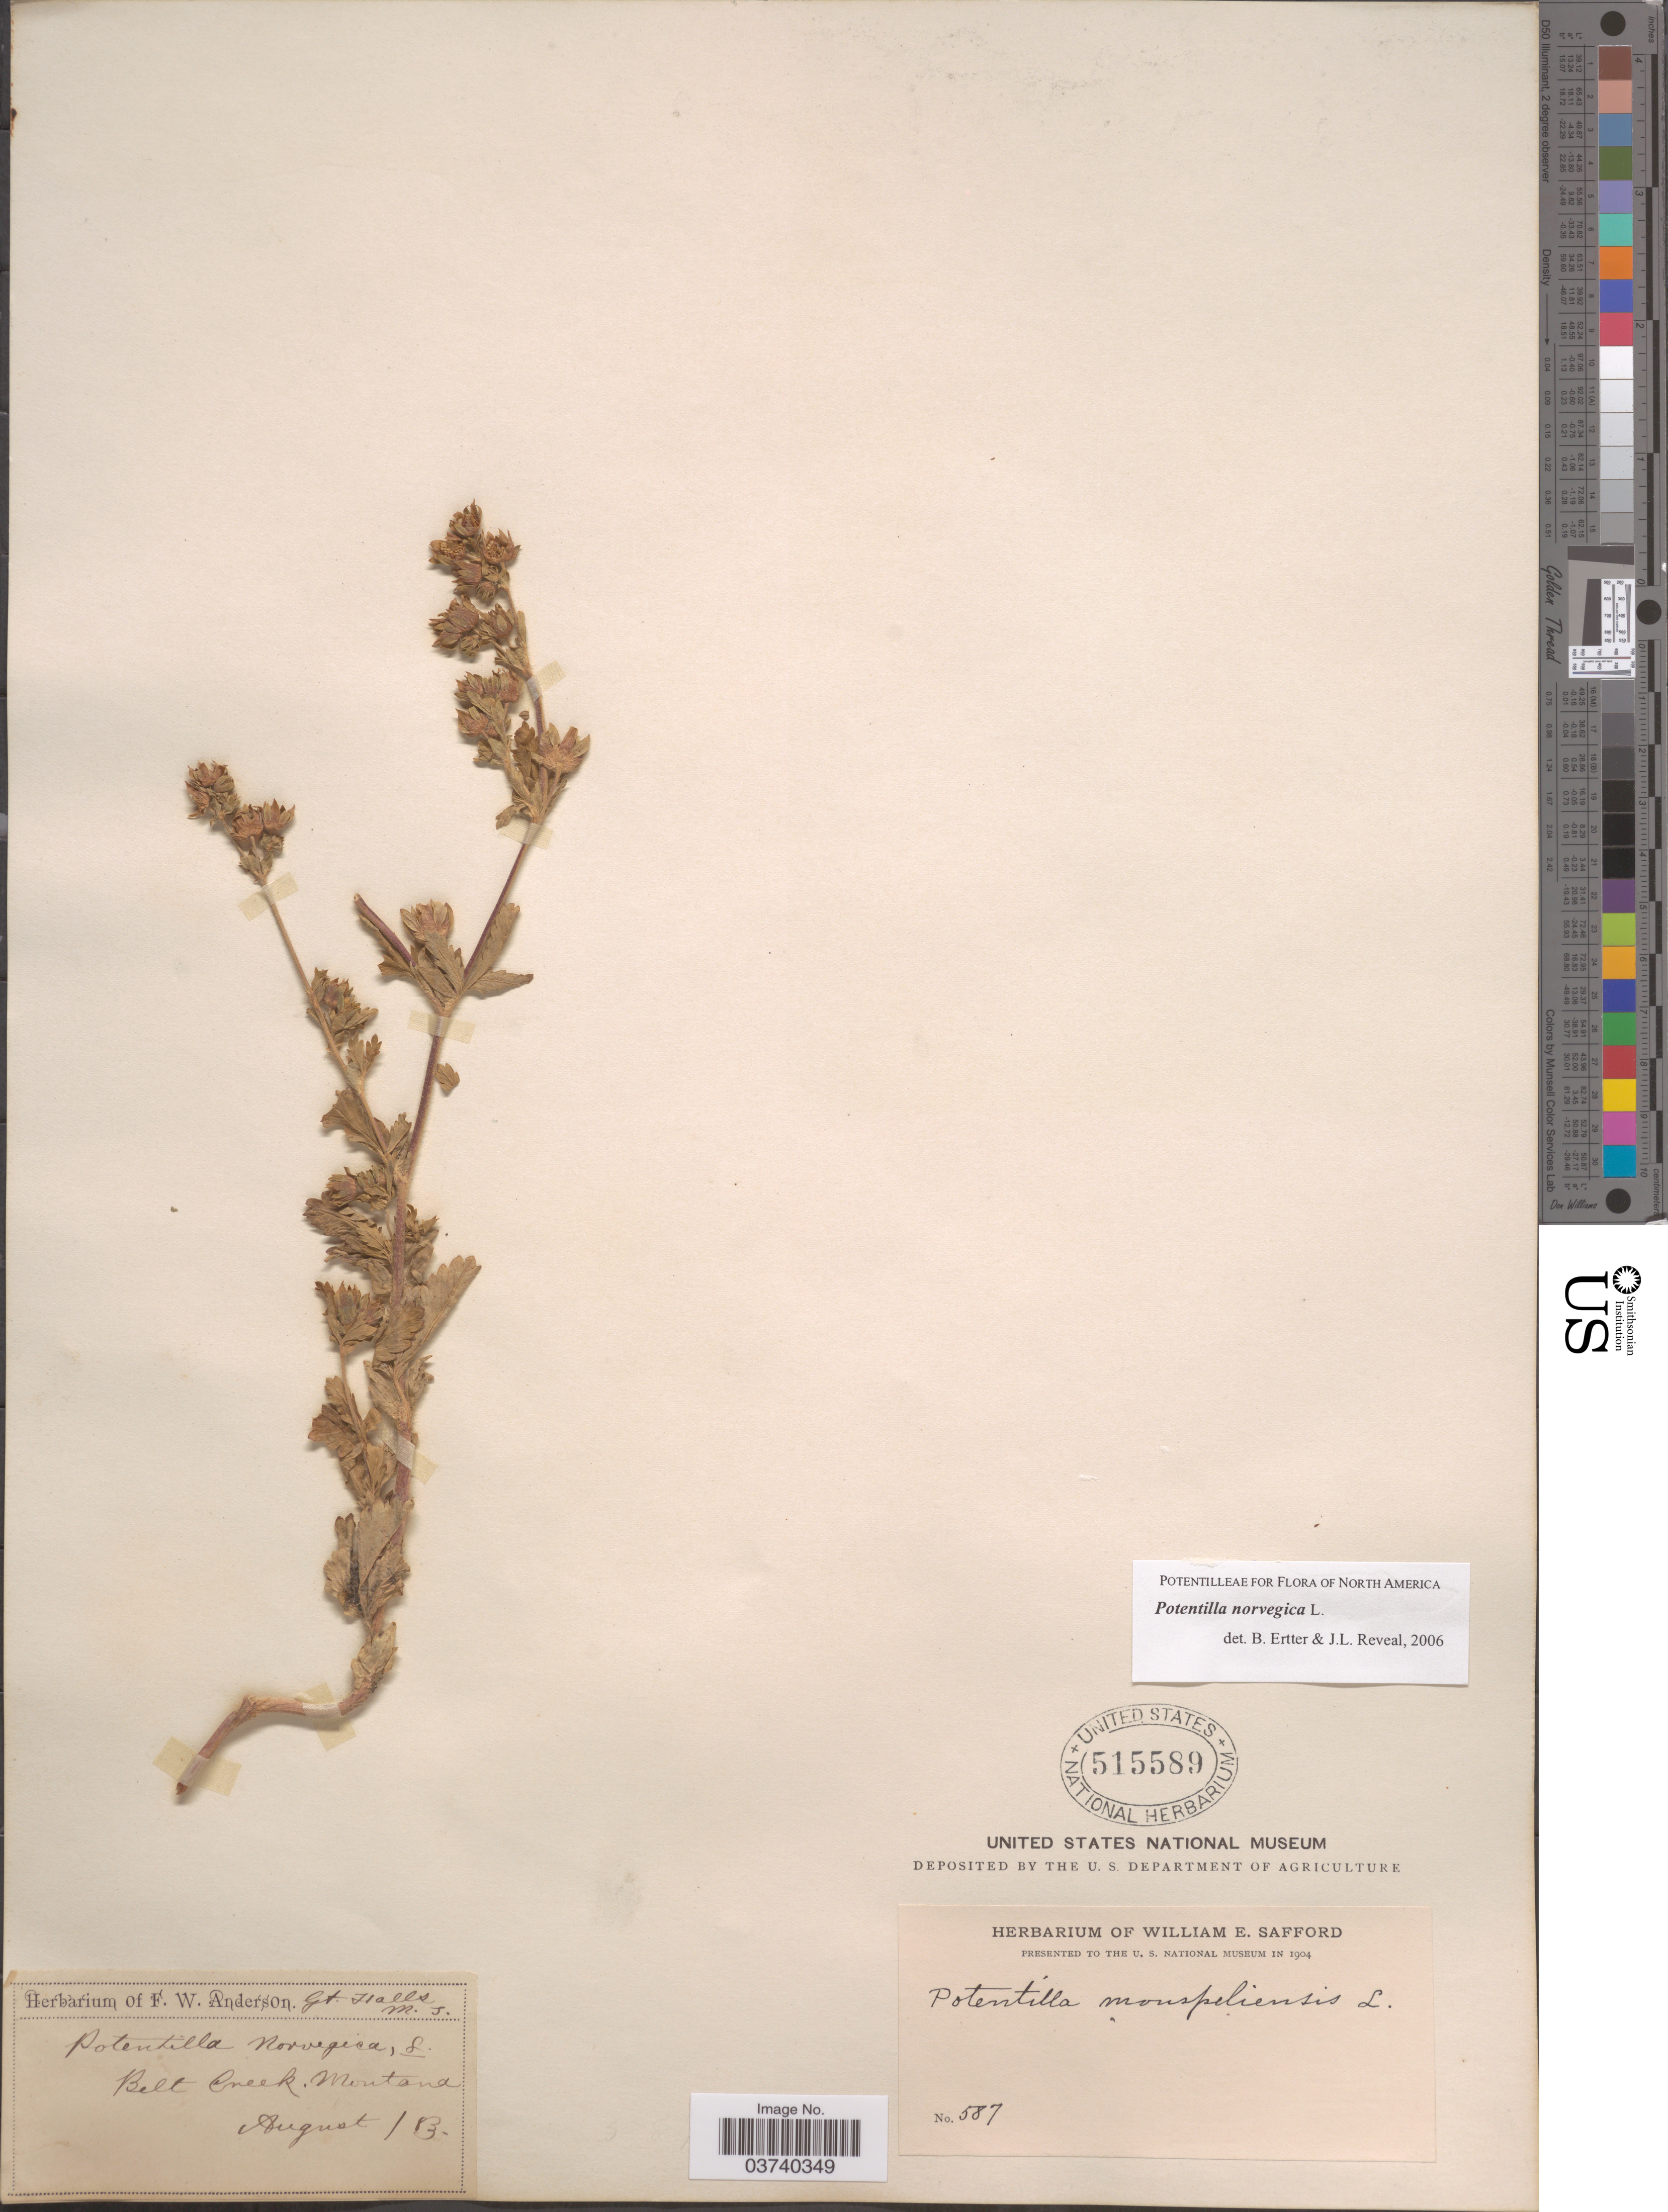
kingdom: Plantae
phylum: Tracheophyta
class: Magnoliopsida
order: Rosales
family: Rosaceae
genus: Potentilla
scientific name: Potentilla norvegica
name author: L.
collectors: M. Halls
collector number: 587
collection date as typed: Transcribed d/m/y: /8/83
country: United States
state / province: Montana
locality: Belt Creek.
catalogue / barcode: US 515589